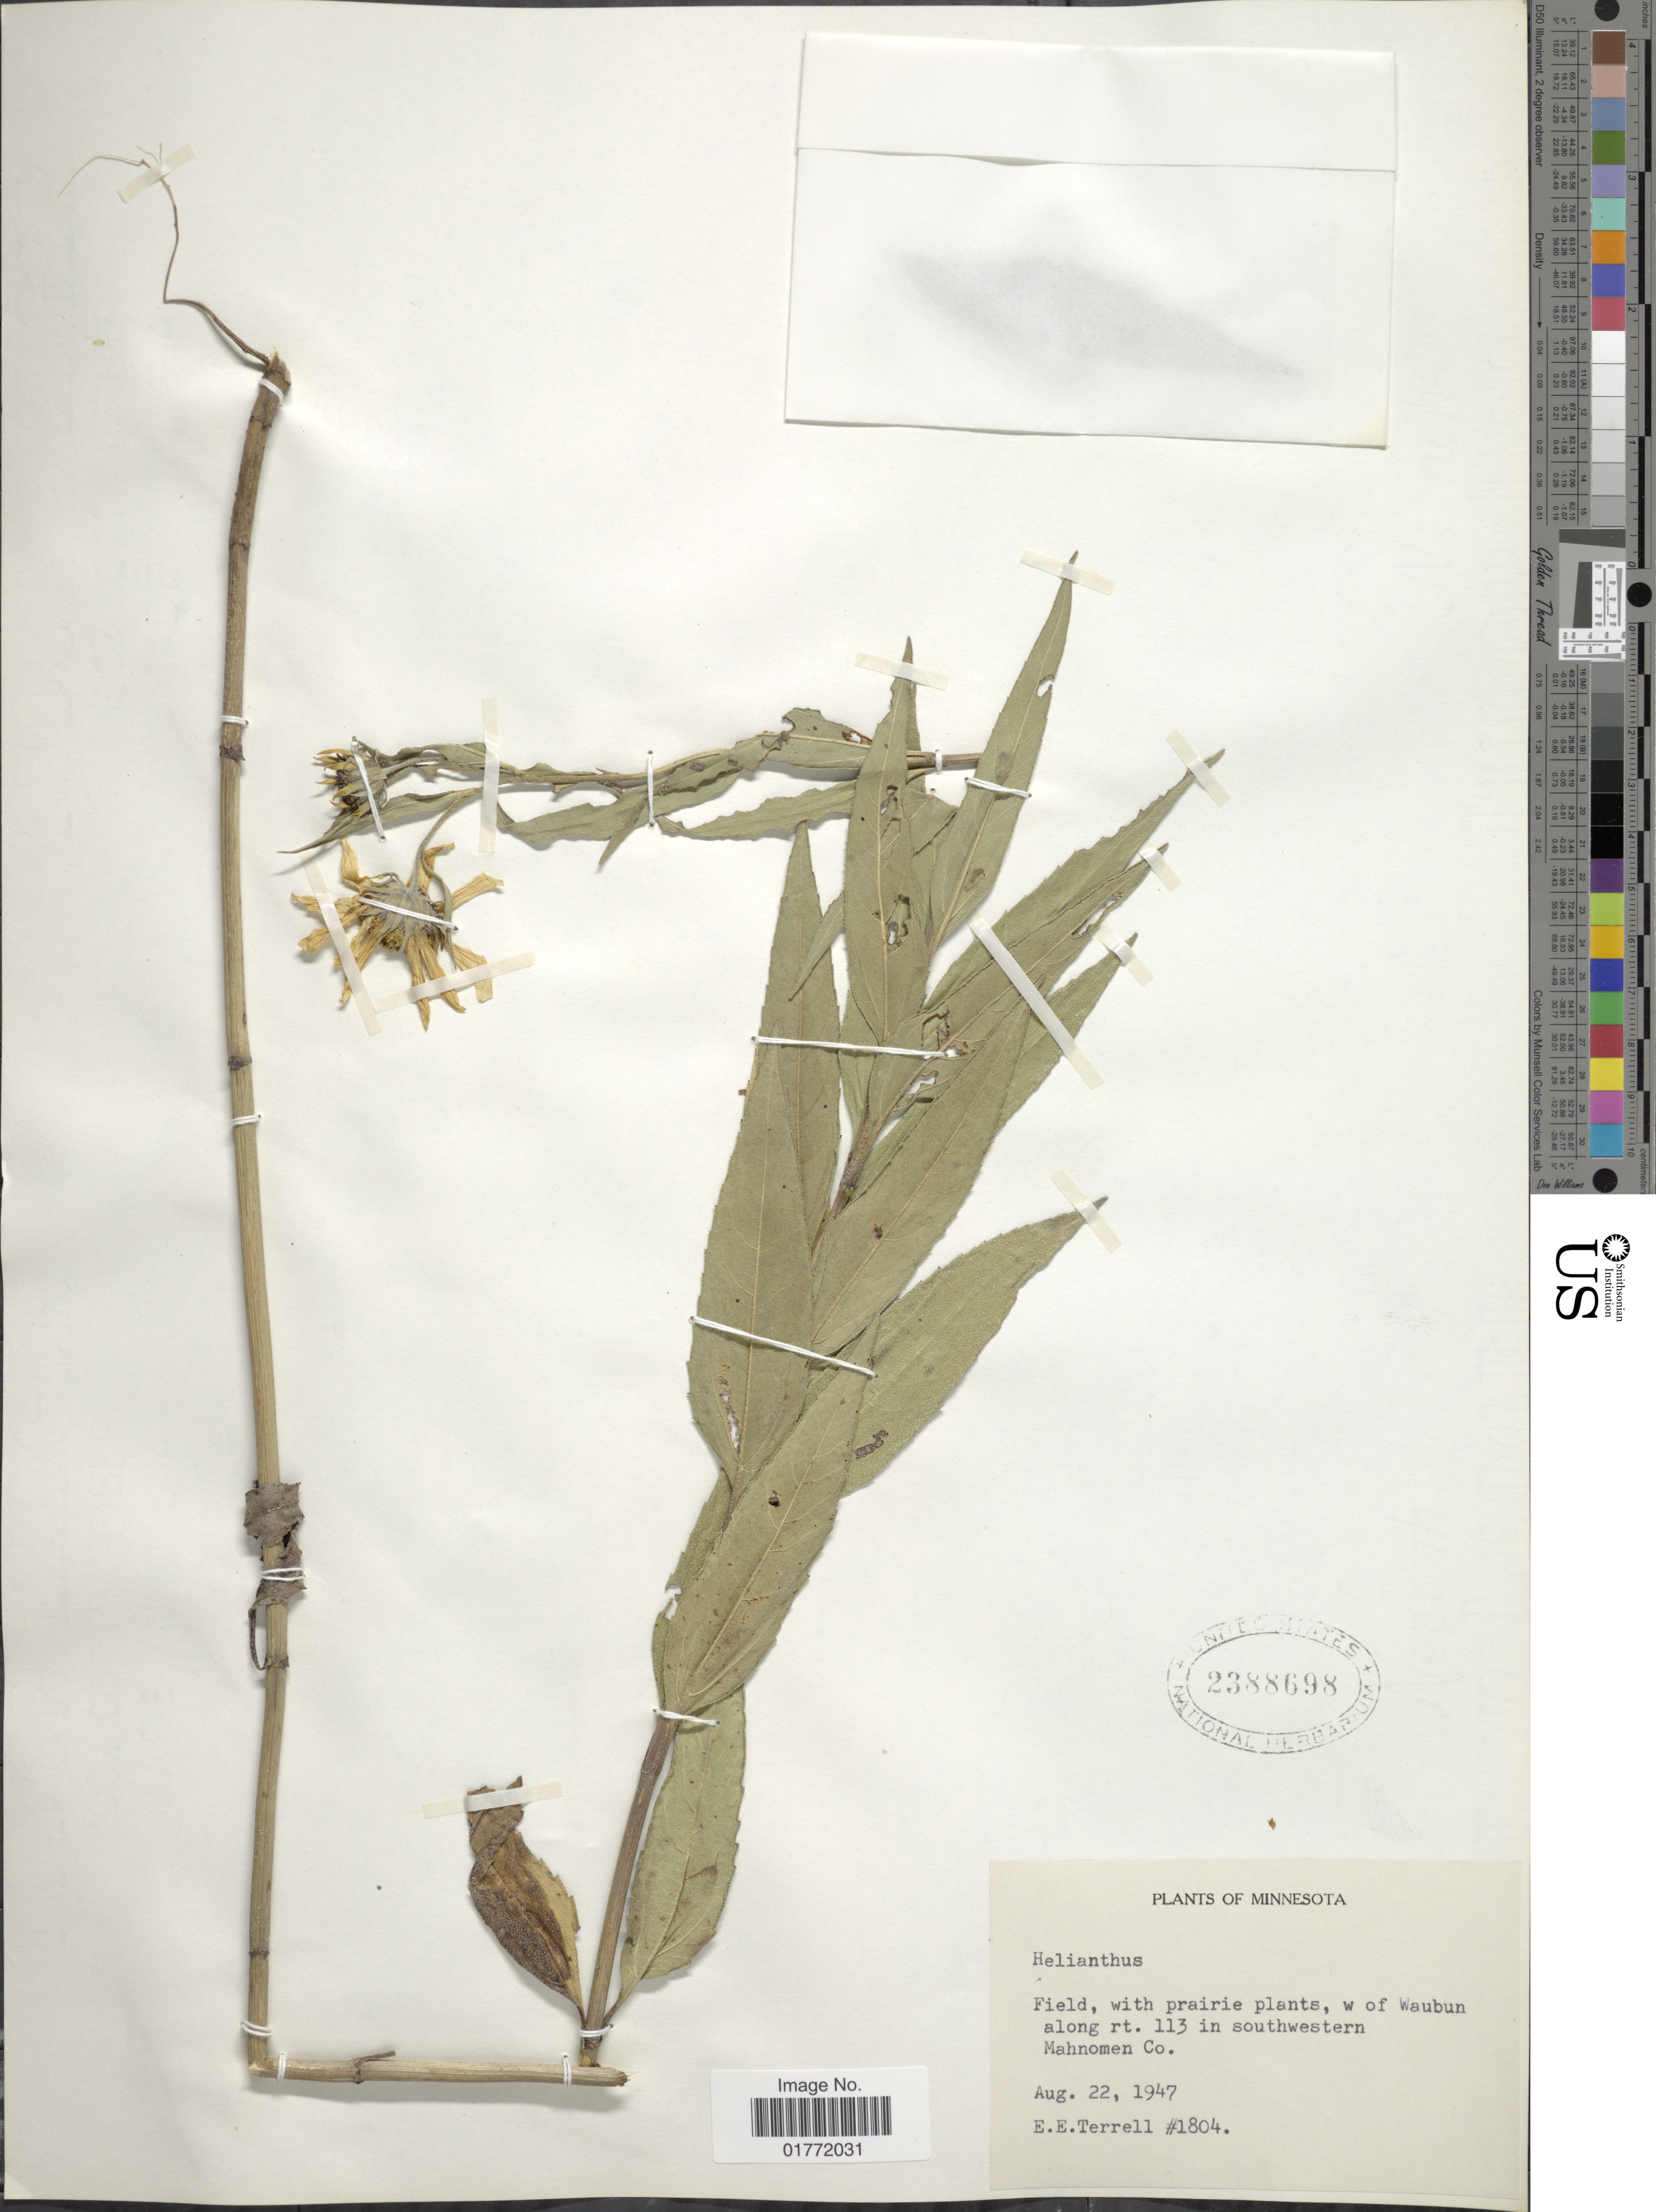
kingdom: Plantae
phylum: Tracheophyta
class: Magnoliopsida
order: Asterales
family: Asteraceae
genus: Helianthus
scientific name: Helianthus sp.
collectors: E. E. Terrell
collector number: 1804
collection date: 1947-08-22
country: United States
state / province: Minnesota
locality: Field, with prairie plants, w of Waubun along rt. 113 in southwestern Mahnomen Co,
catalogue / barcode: US 2388698